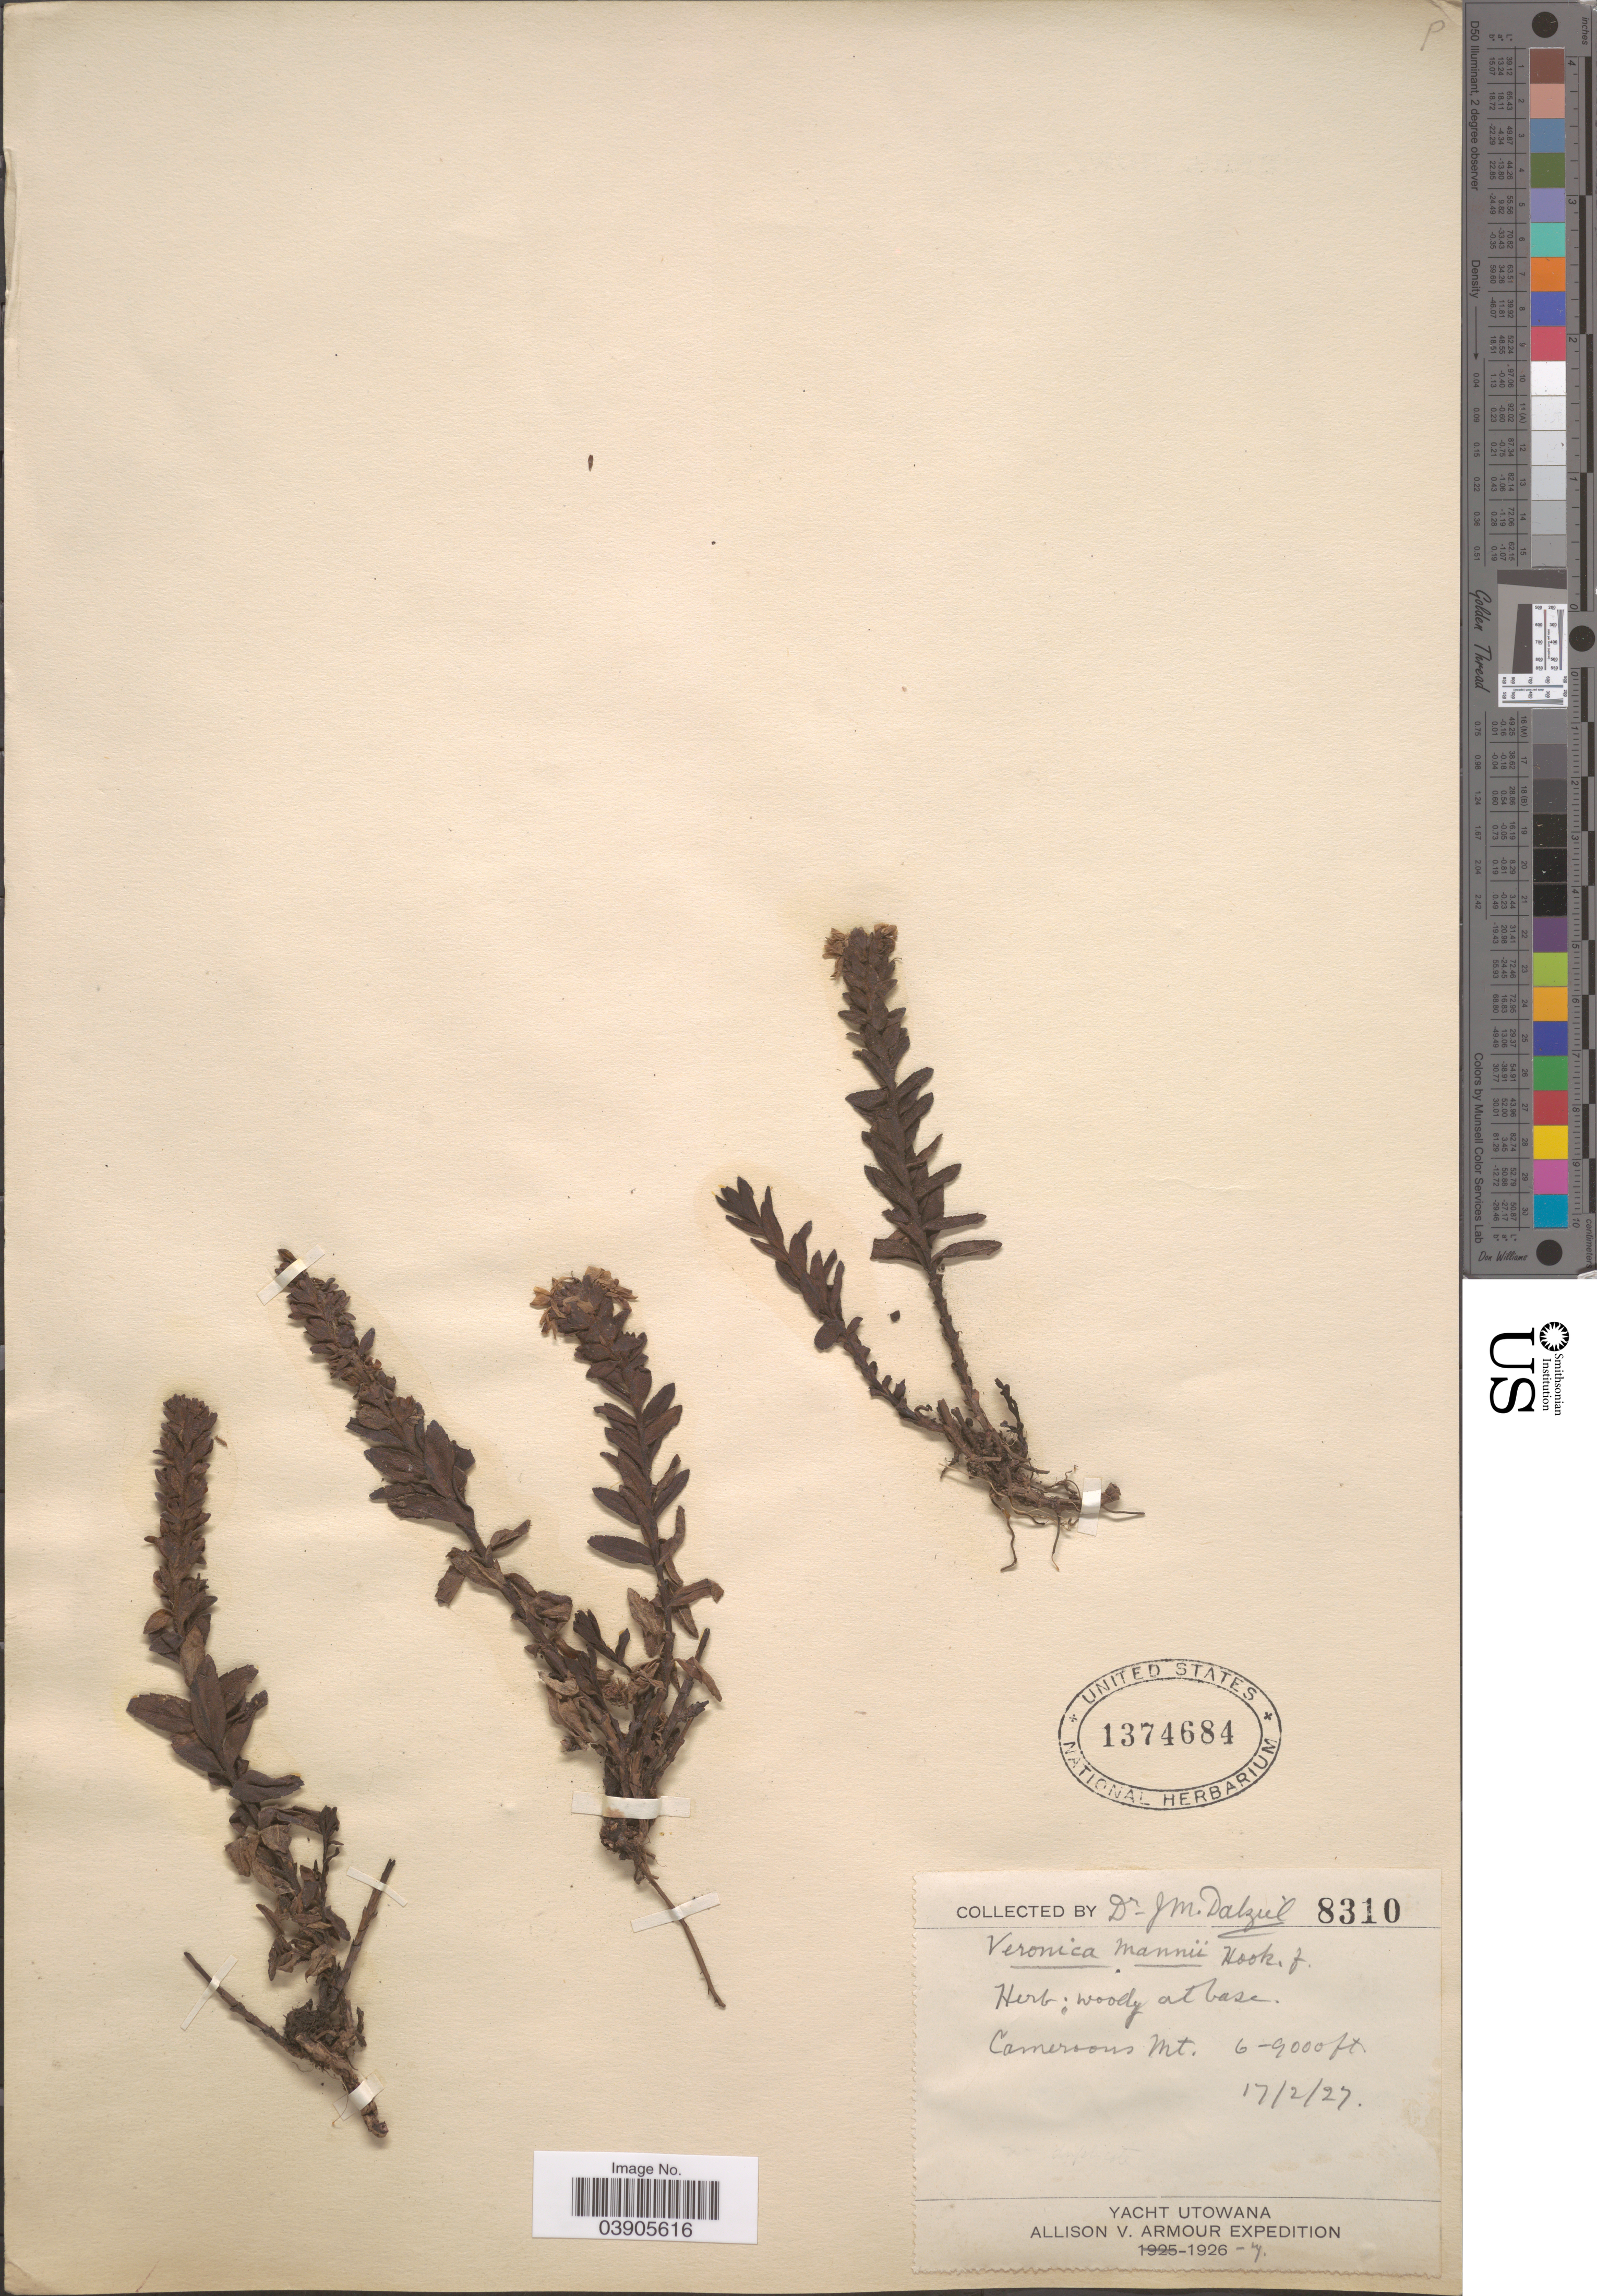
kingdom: Plantae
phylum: Tracheophyta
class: Magnoliopsida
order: Lamiales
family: Plantaginaceae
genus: Veronica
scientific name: Veronica mannii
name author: Hook. f.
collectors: J. Dalziel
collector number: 8310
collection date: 1927-02-17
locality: Cameroons Mt.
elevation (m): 1829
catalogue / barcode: US 1374684